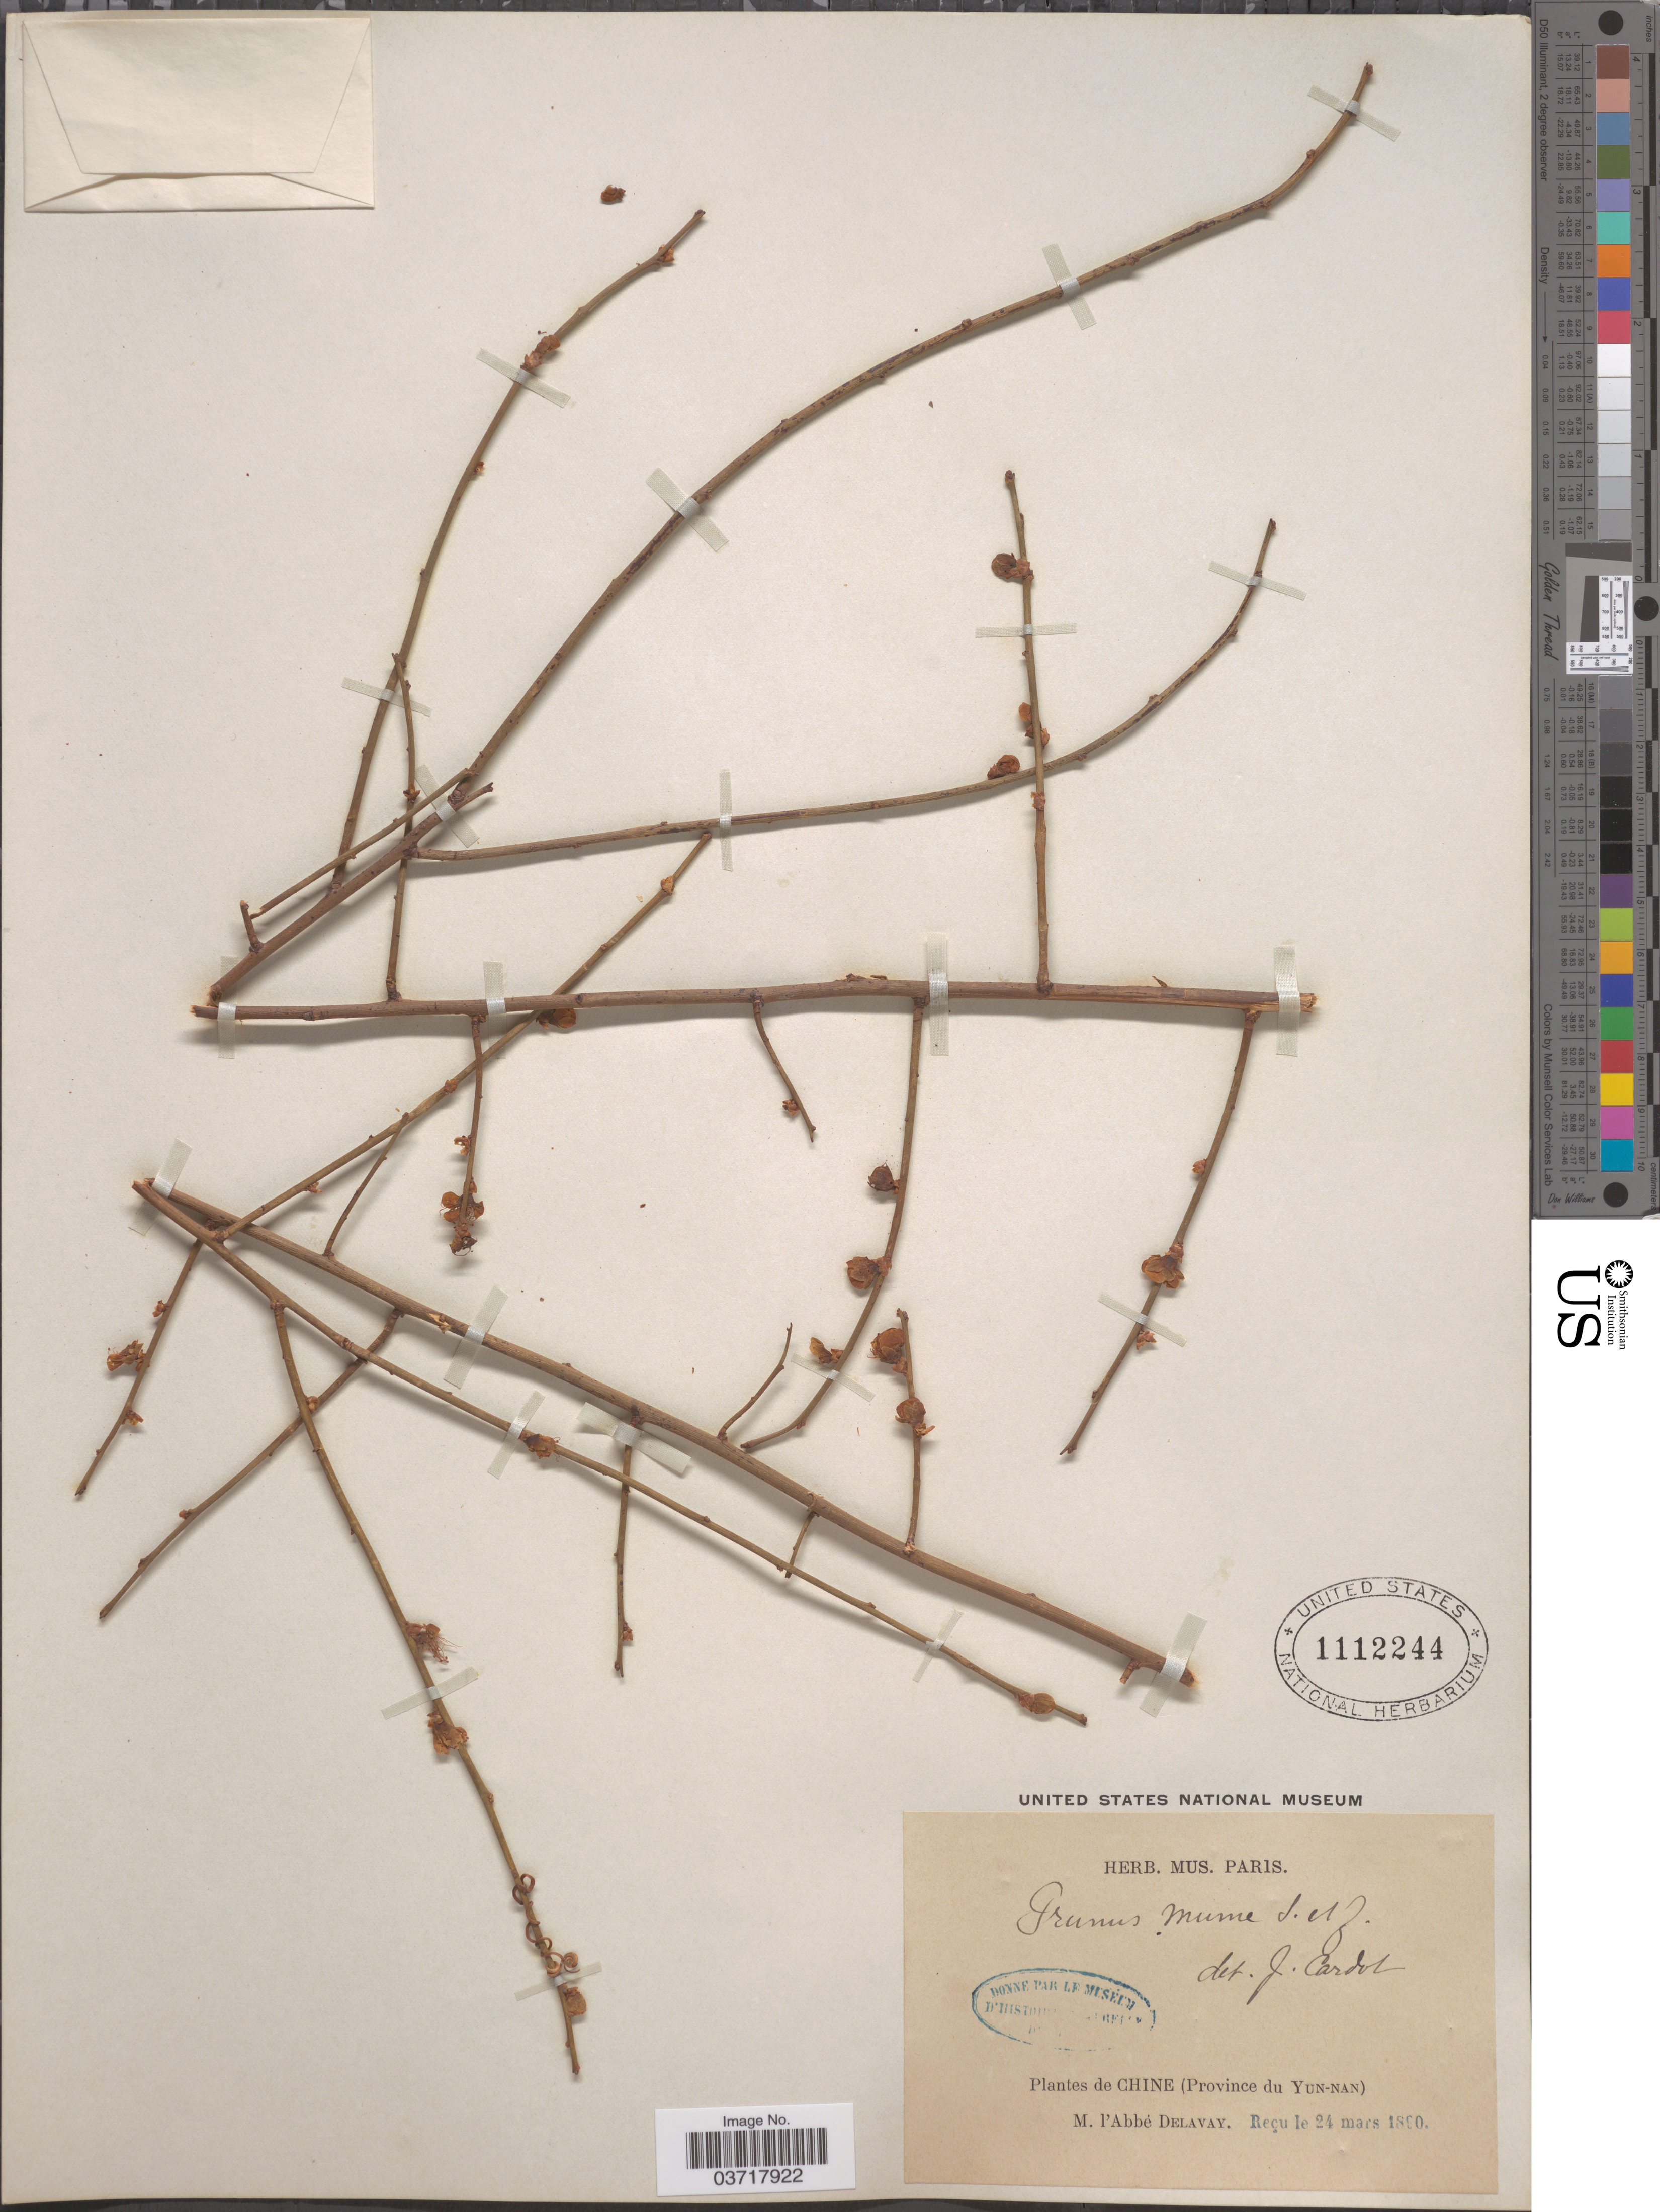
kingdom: Plantae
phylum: Tracheophyta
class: Magnoliopsida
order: Rosales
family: Rosaceae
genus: Prunus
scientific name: Prunus mume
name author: (Siebold) Siebold & Zucc.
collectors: P. Delavay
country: China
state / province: Yunnan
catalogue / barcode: US 1112244